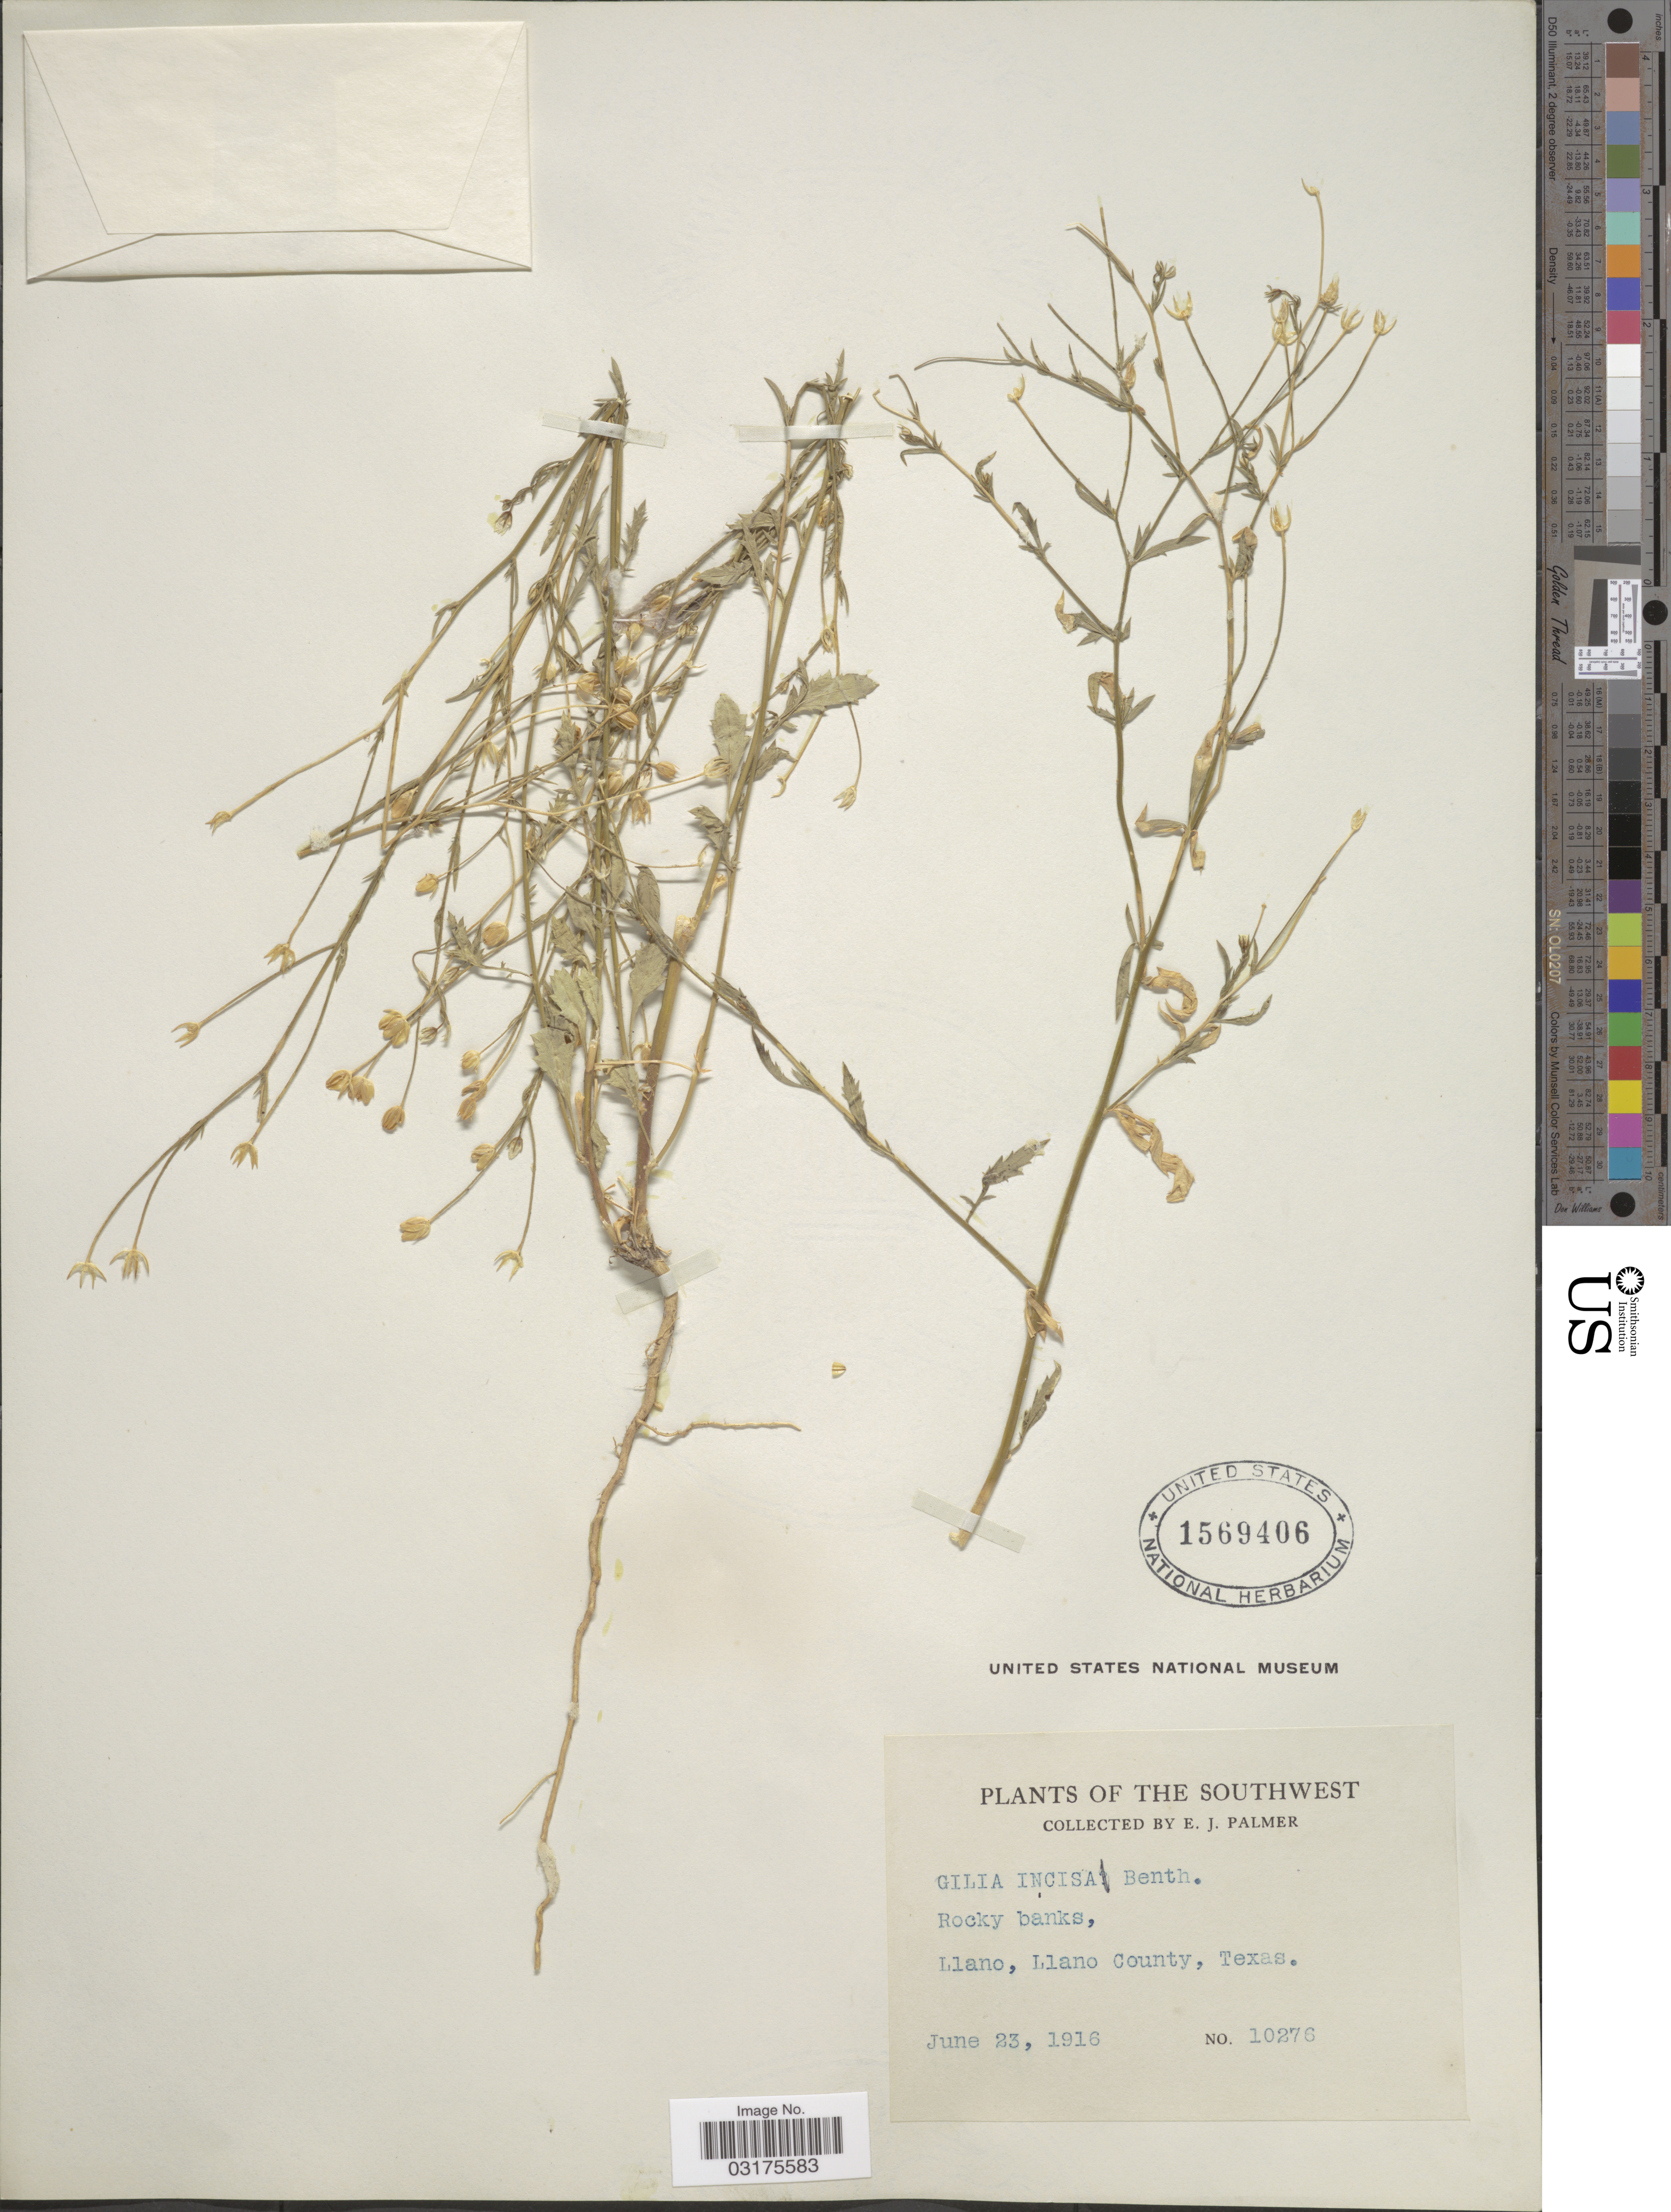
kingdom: Plantae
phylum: Tracheophyta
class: Magnoliopsida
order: Ericales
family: Polemoniaceae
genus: Giliastrum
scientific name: Giliastrum incisum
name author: (Benth.) J.M. Porter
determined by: Strong, Mark T., (BOT), Smithsonian Institution - National Museum of Natural History (UNITED STATES)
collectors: E. J. Palmer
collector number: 10276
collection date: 1916-06-23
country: United States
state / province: Texas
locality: The Southwest, Rocky banks, Llano, Llano County.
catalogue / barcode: US 1569406